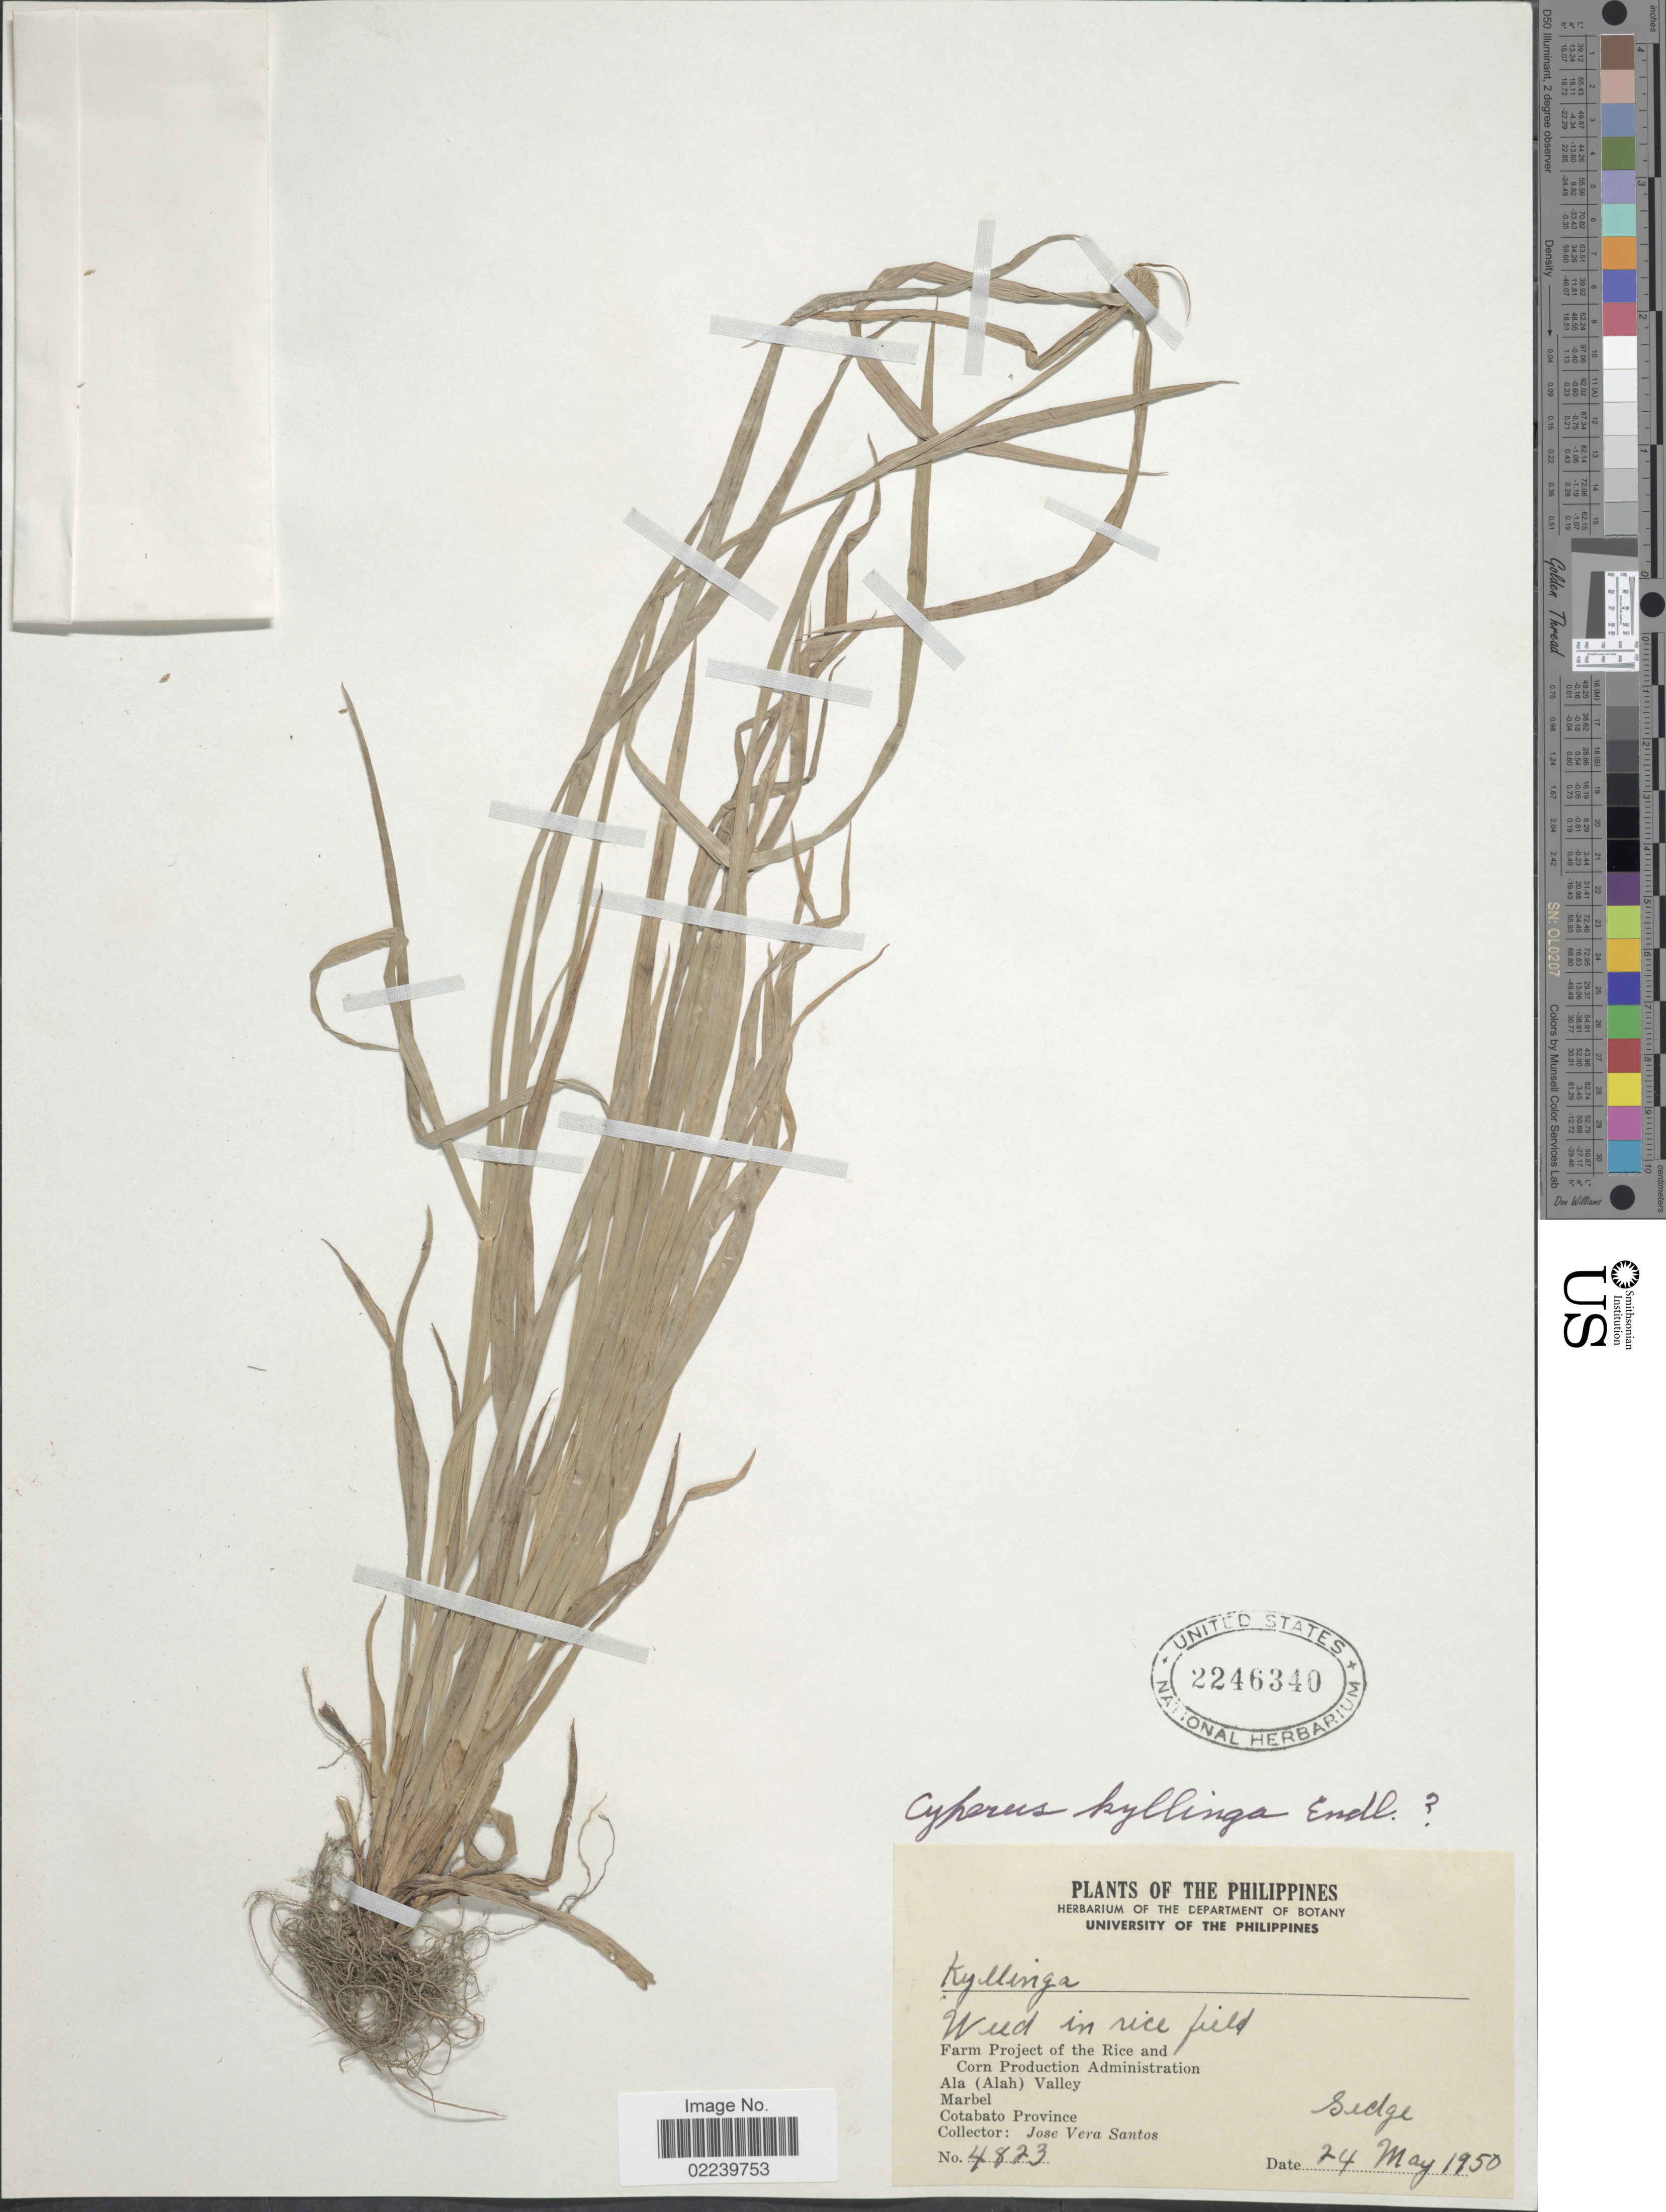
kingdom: Plantae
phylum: Tracheophyta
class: Liliopsida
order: Poales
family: Cyperaceae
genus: Cyperus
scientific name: Cyperus mindorensis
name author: (Steud.) Huygh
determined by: Strong, M. T., (US), Smithsonian Institution - National Museum of Natural History (UNITED STATES)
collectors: J. Santos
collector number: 4823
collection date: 1950-05-24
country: Philippines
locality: Farm Project of the Rice and Corn Production Administration, Ala (Alah) Valley, Cotabato Province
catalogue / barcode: US 2246340